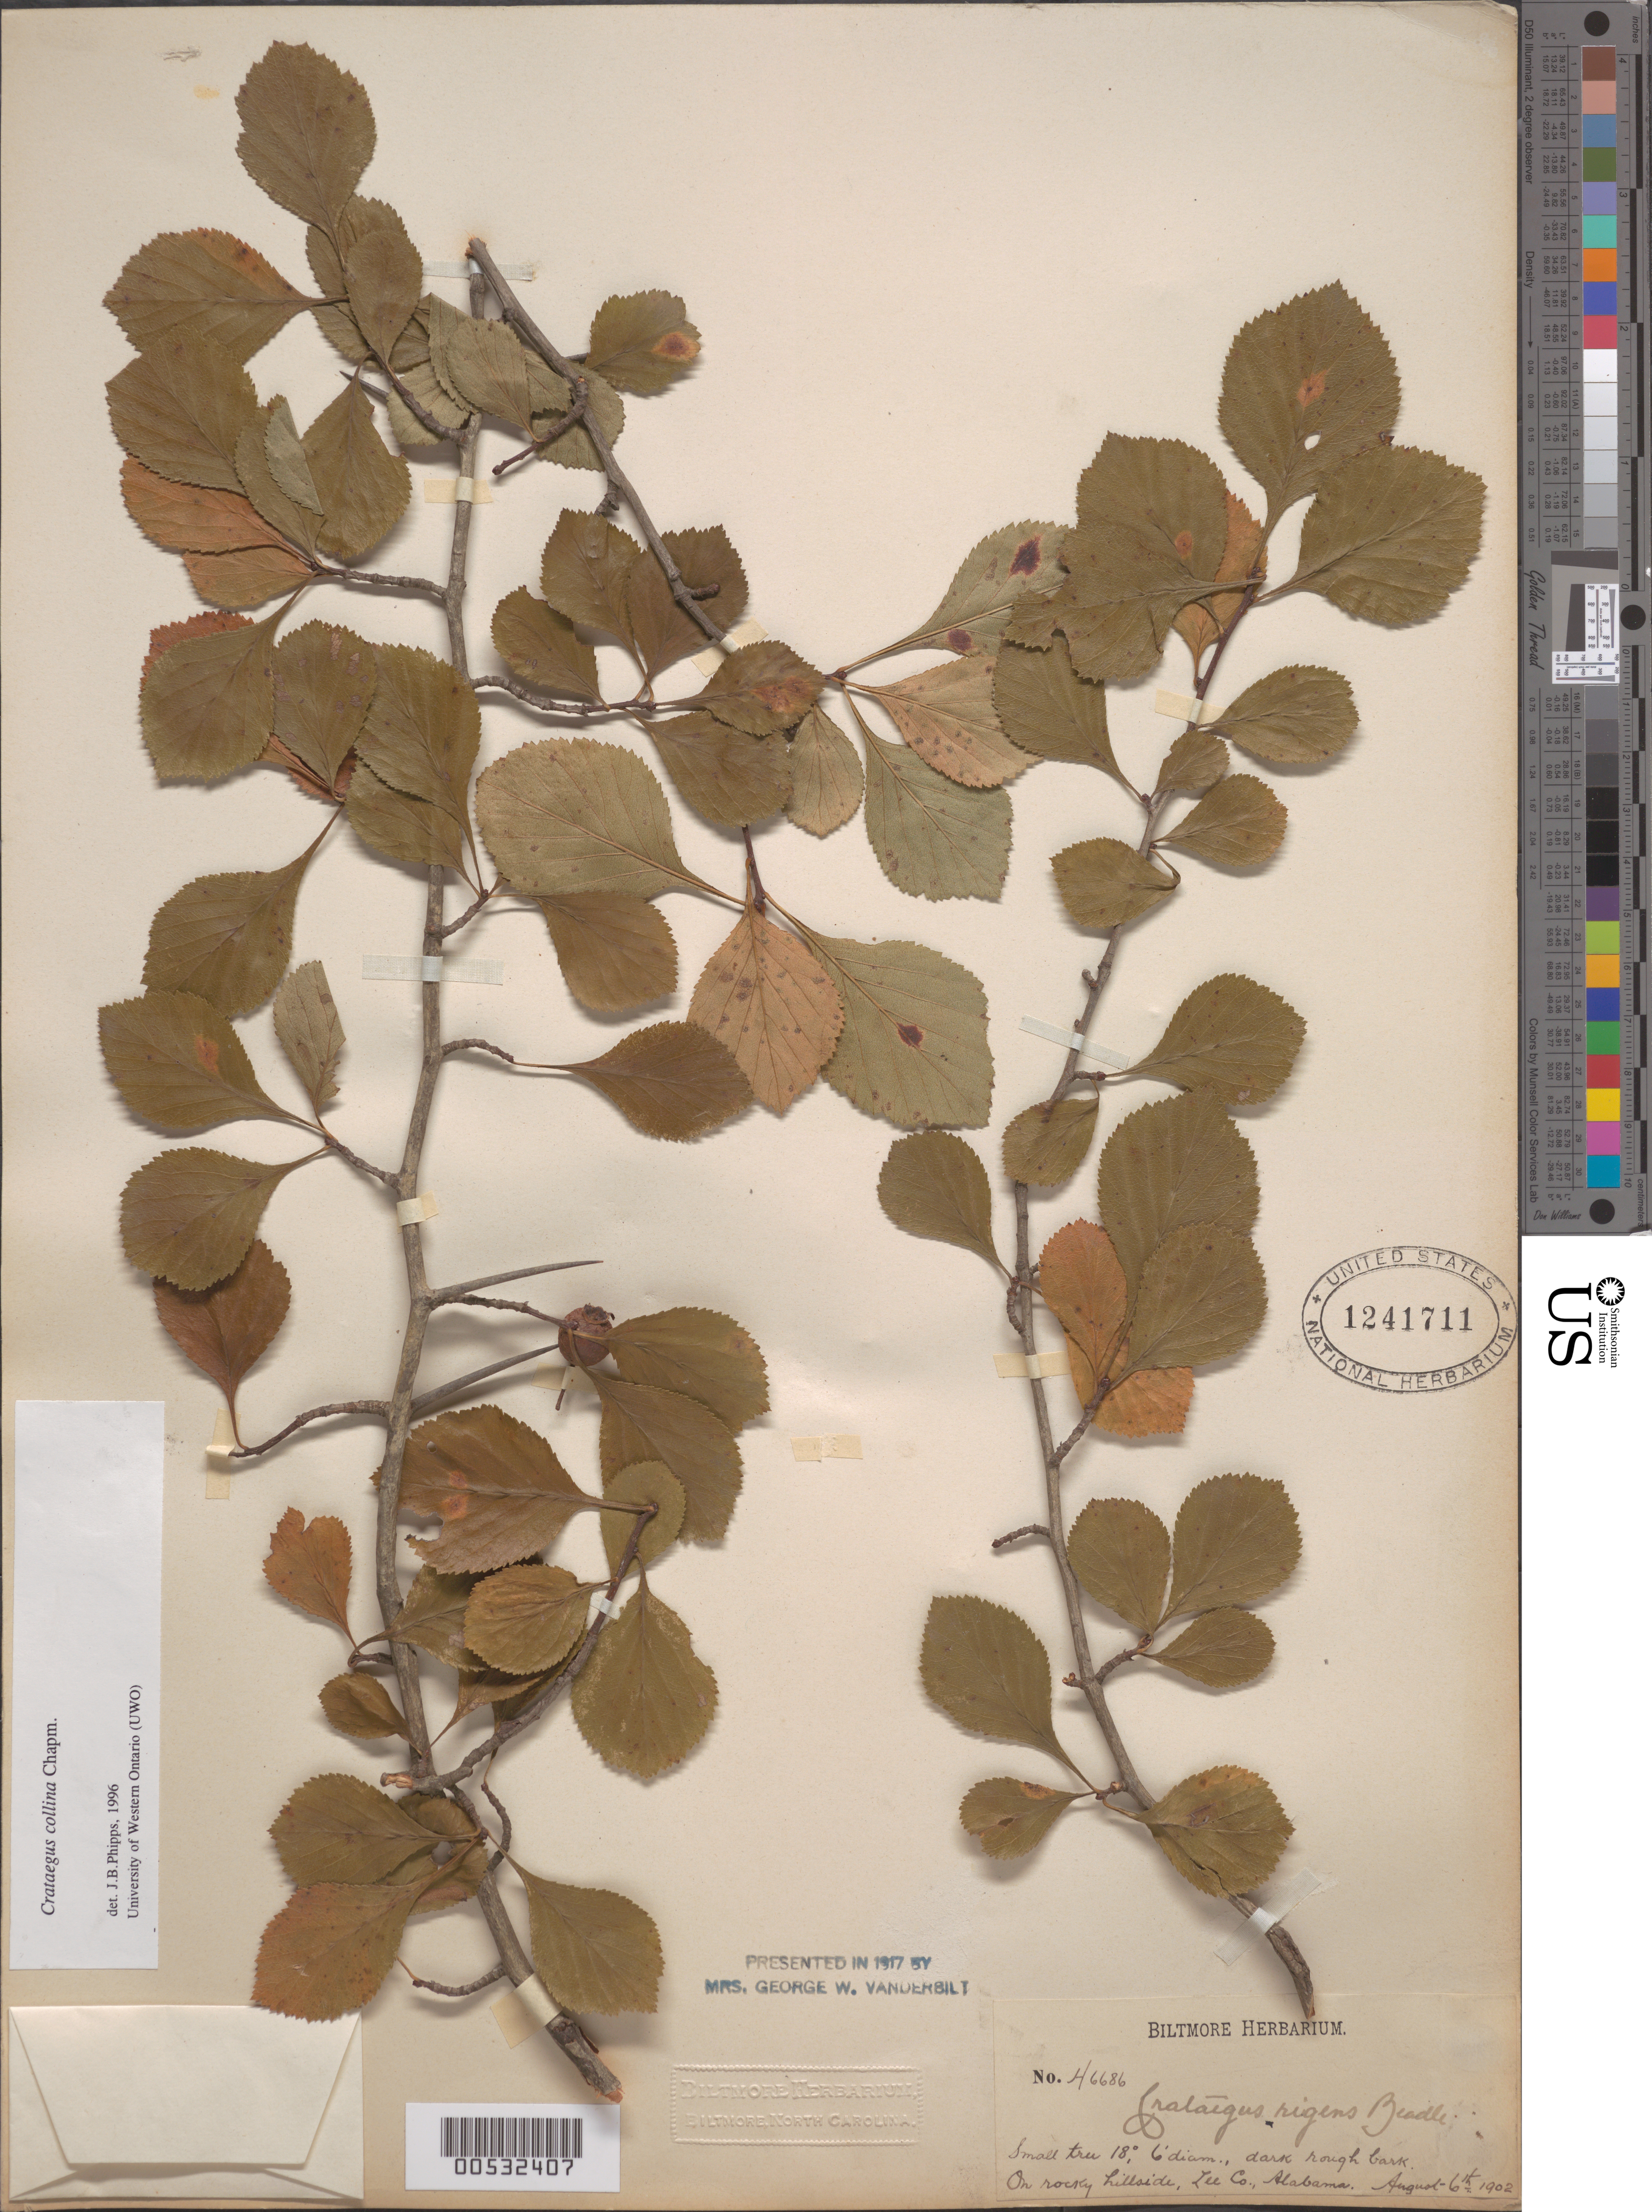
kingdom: Plantae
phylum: Tracheophyta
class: Magnoliopsida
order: Rosales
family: Rosaceae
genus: Crataegus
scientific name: Crataegus collina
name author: Chapm.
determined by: Phipps, James B., (UWO), University of Western Ontario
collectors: ex herb. Biltmore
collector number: H6686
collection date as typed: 06 Aug 1902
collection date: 1902-08-06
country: United States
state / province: Alabama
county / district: Lee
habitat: On rocky hillside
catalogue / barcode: US 1241711